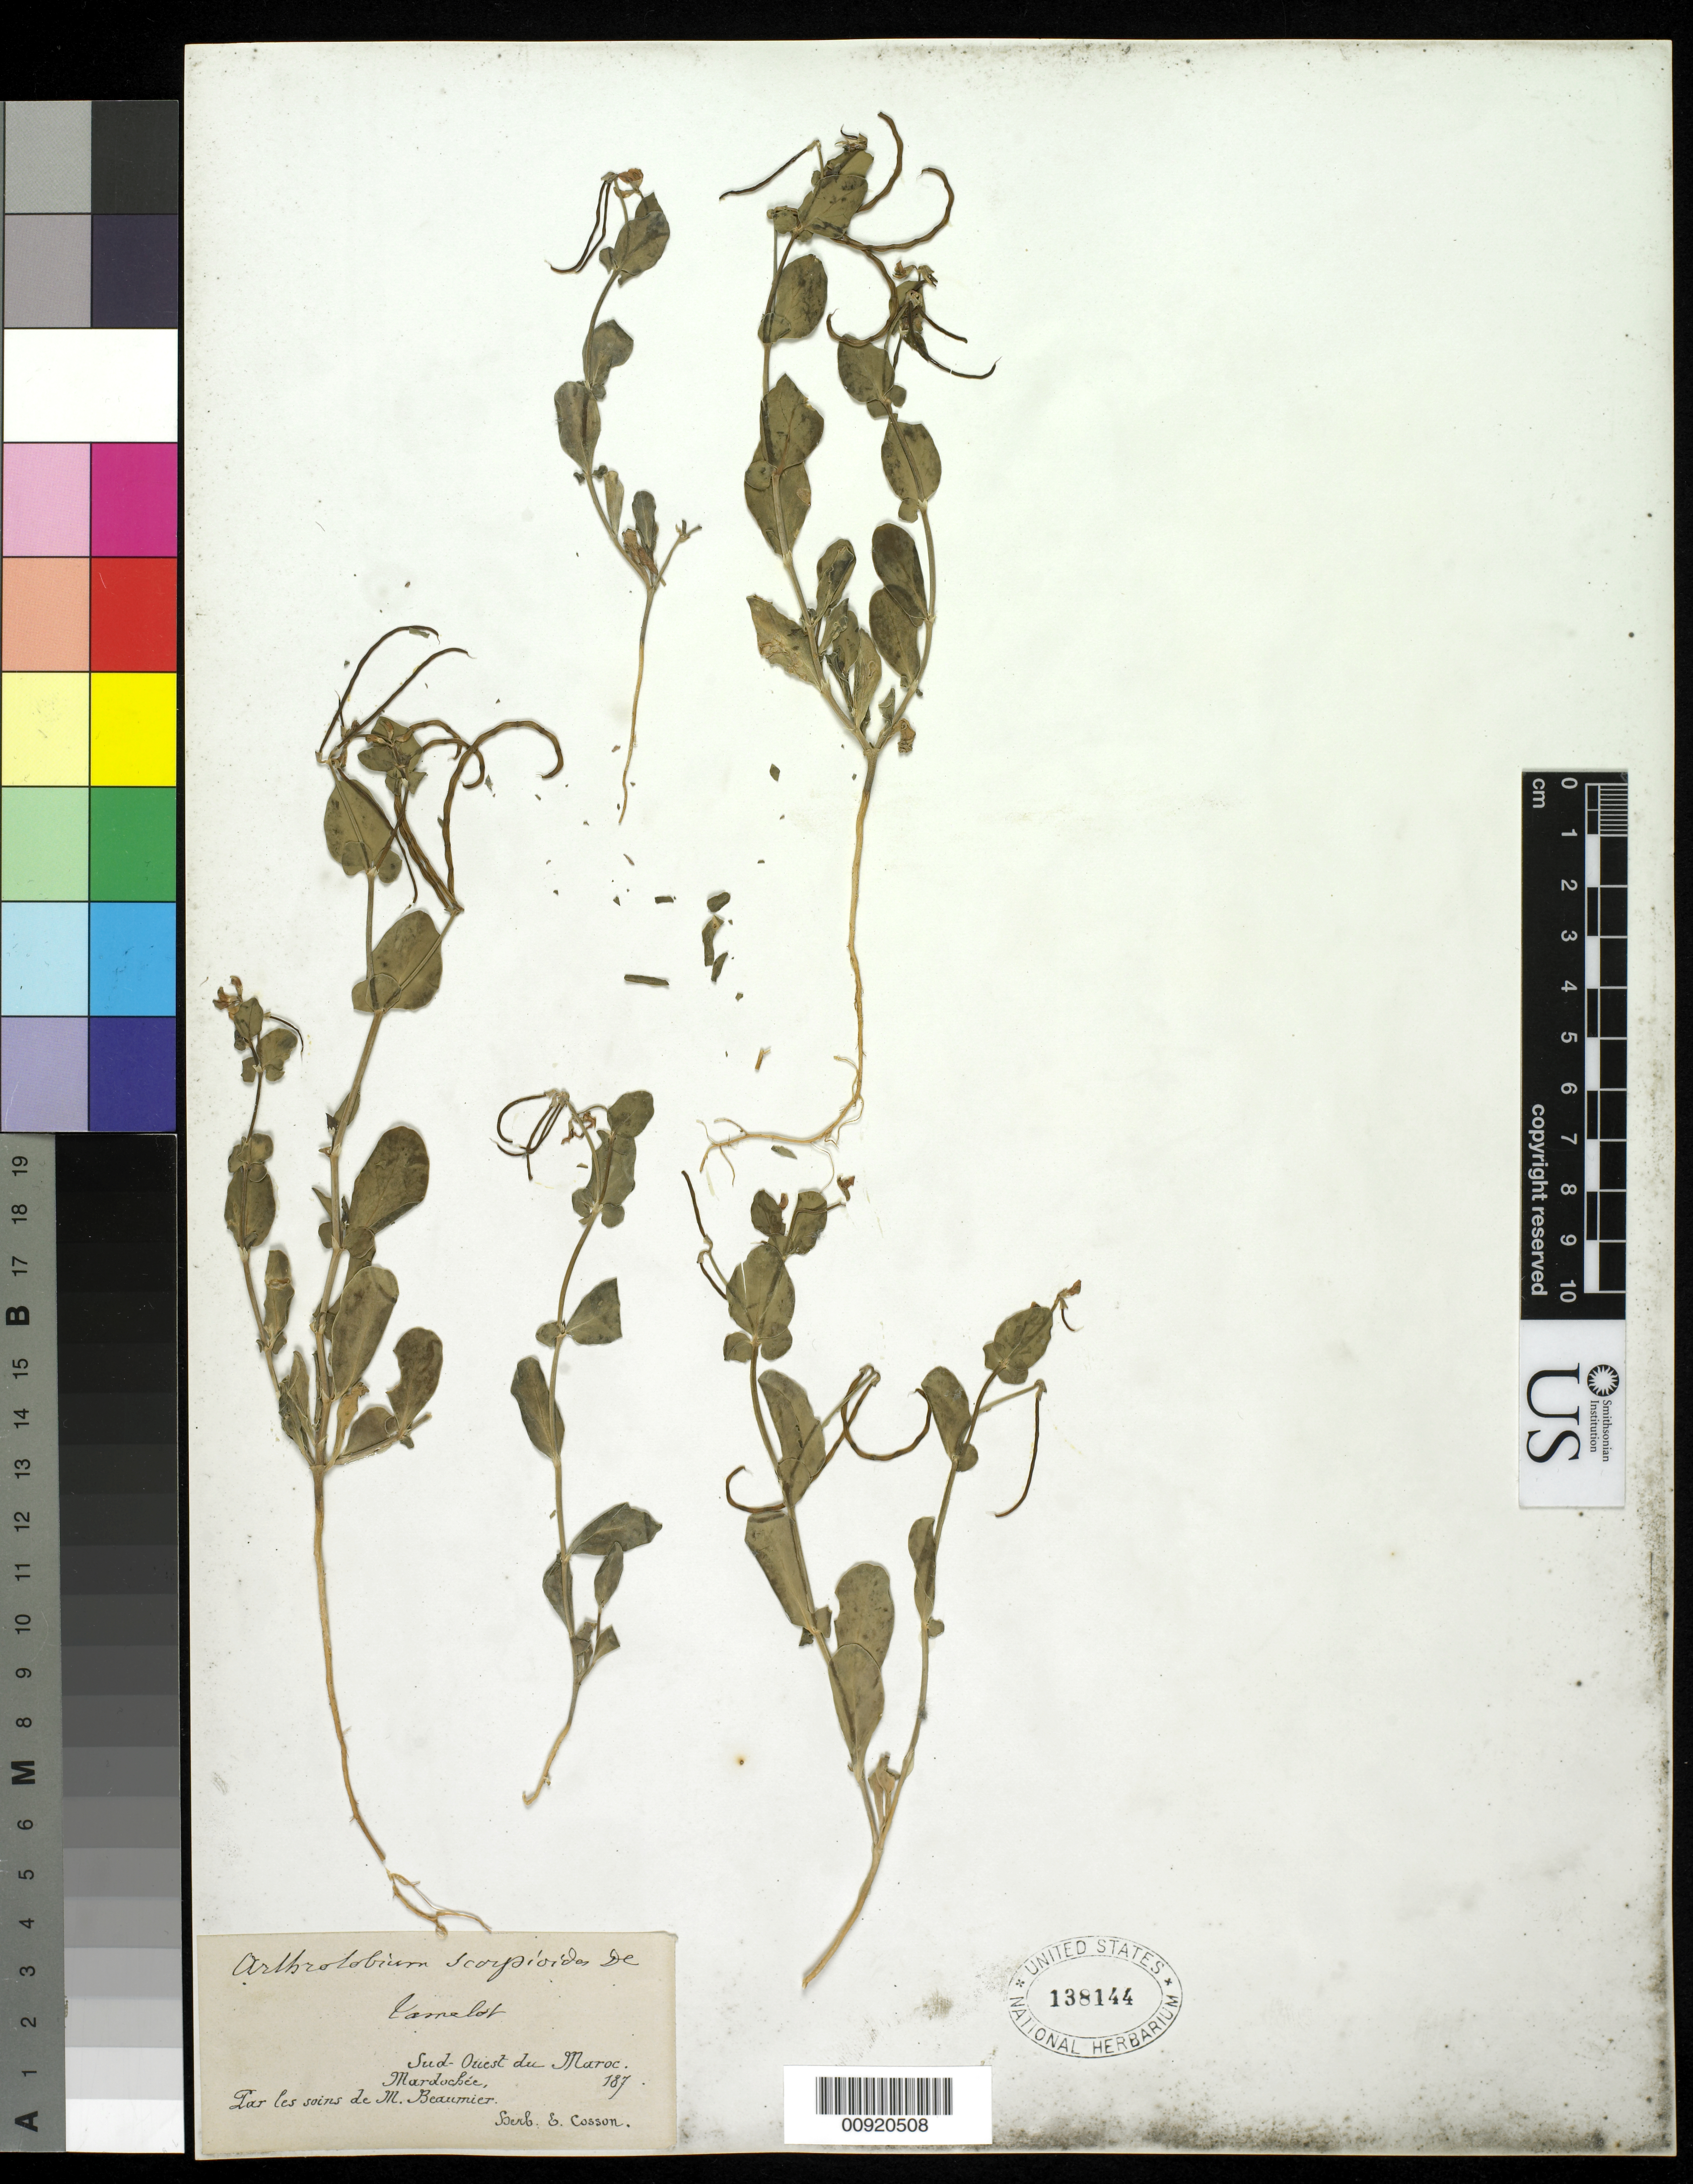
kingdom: Plantae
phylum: Tracheophyta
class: Magnoliopsida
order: Fabales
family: Fabaceae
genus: Coronilla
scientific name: Coronilla scorpioides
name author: K. Koch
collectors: E. Cosson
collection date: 1870/1879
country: Morocco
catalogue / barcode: US 138144